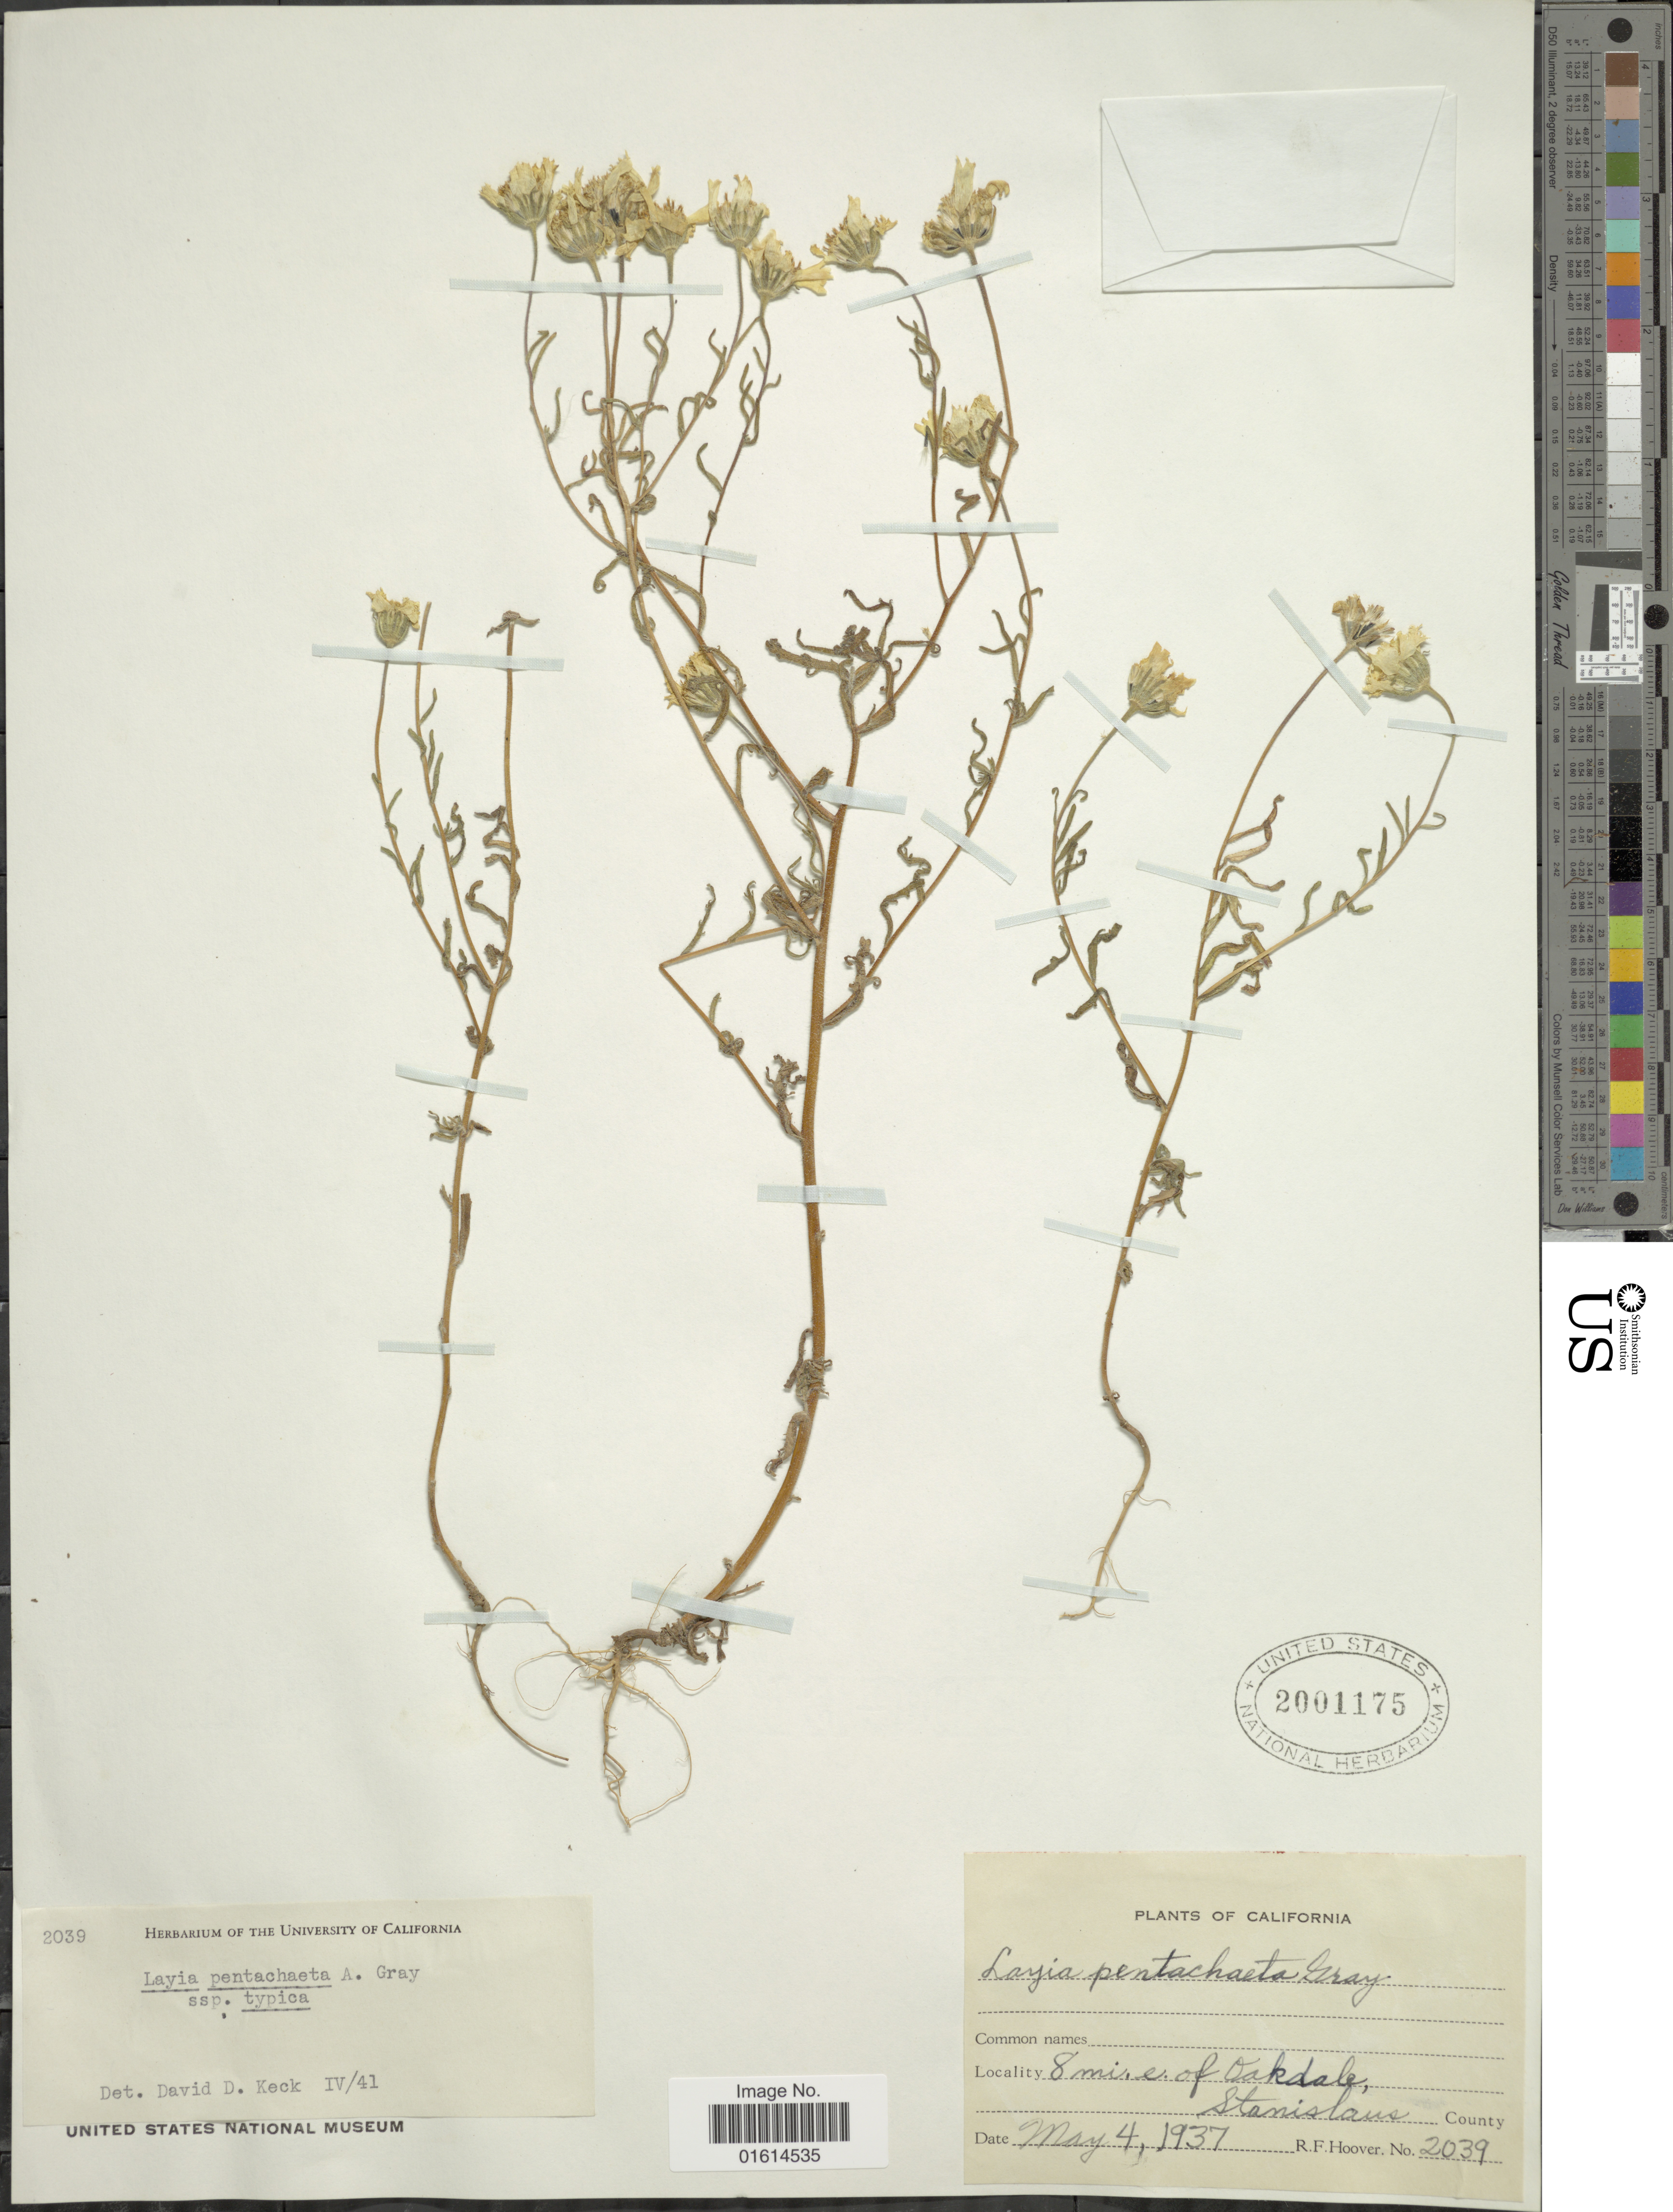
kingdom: Plantae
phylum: Tracheophyta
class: Magnoliopsida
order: Asterales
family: Asteraceae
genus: Layia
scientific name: Layia pentachaeta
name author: A. Gray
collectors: R. F. Hoover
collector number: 2039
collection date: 1937-05-04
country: United States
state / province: California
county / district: Stanislaus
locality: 8 mi. e. of Oakdale, Stanislaus County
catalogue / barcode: US 2001175